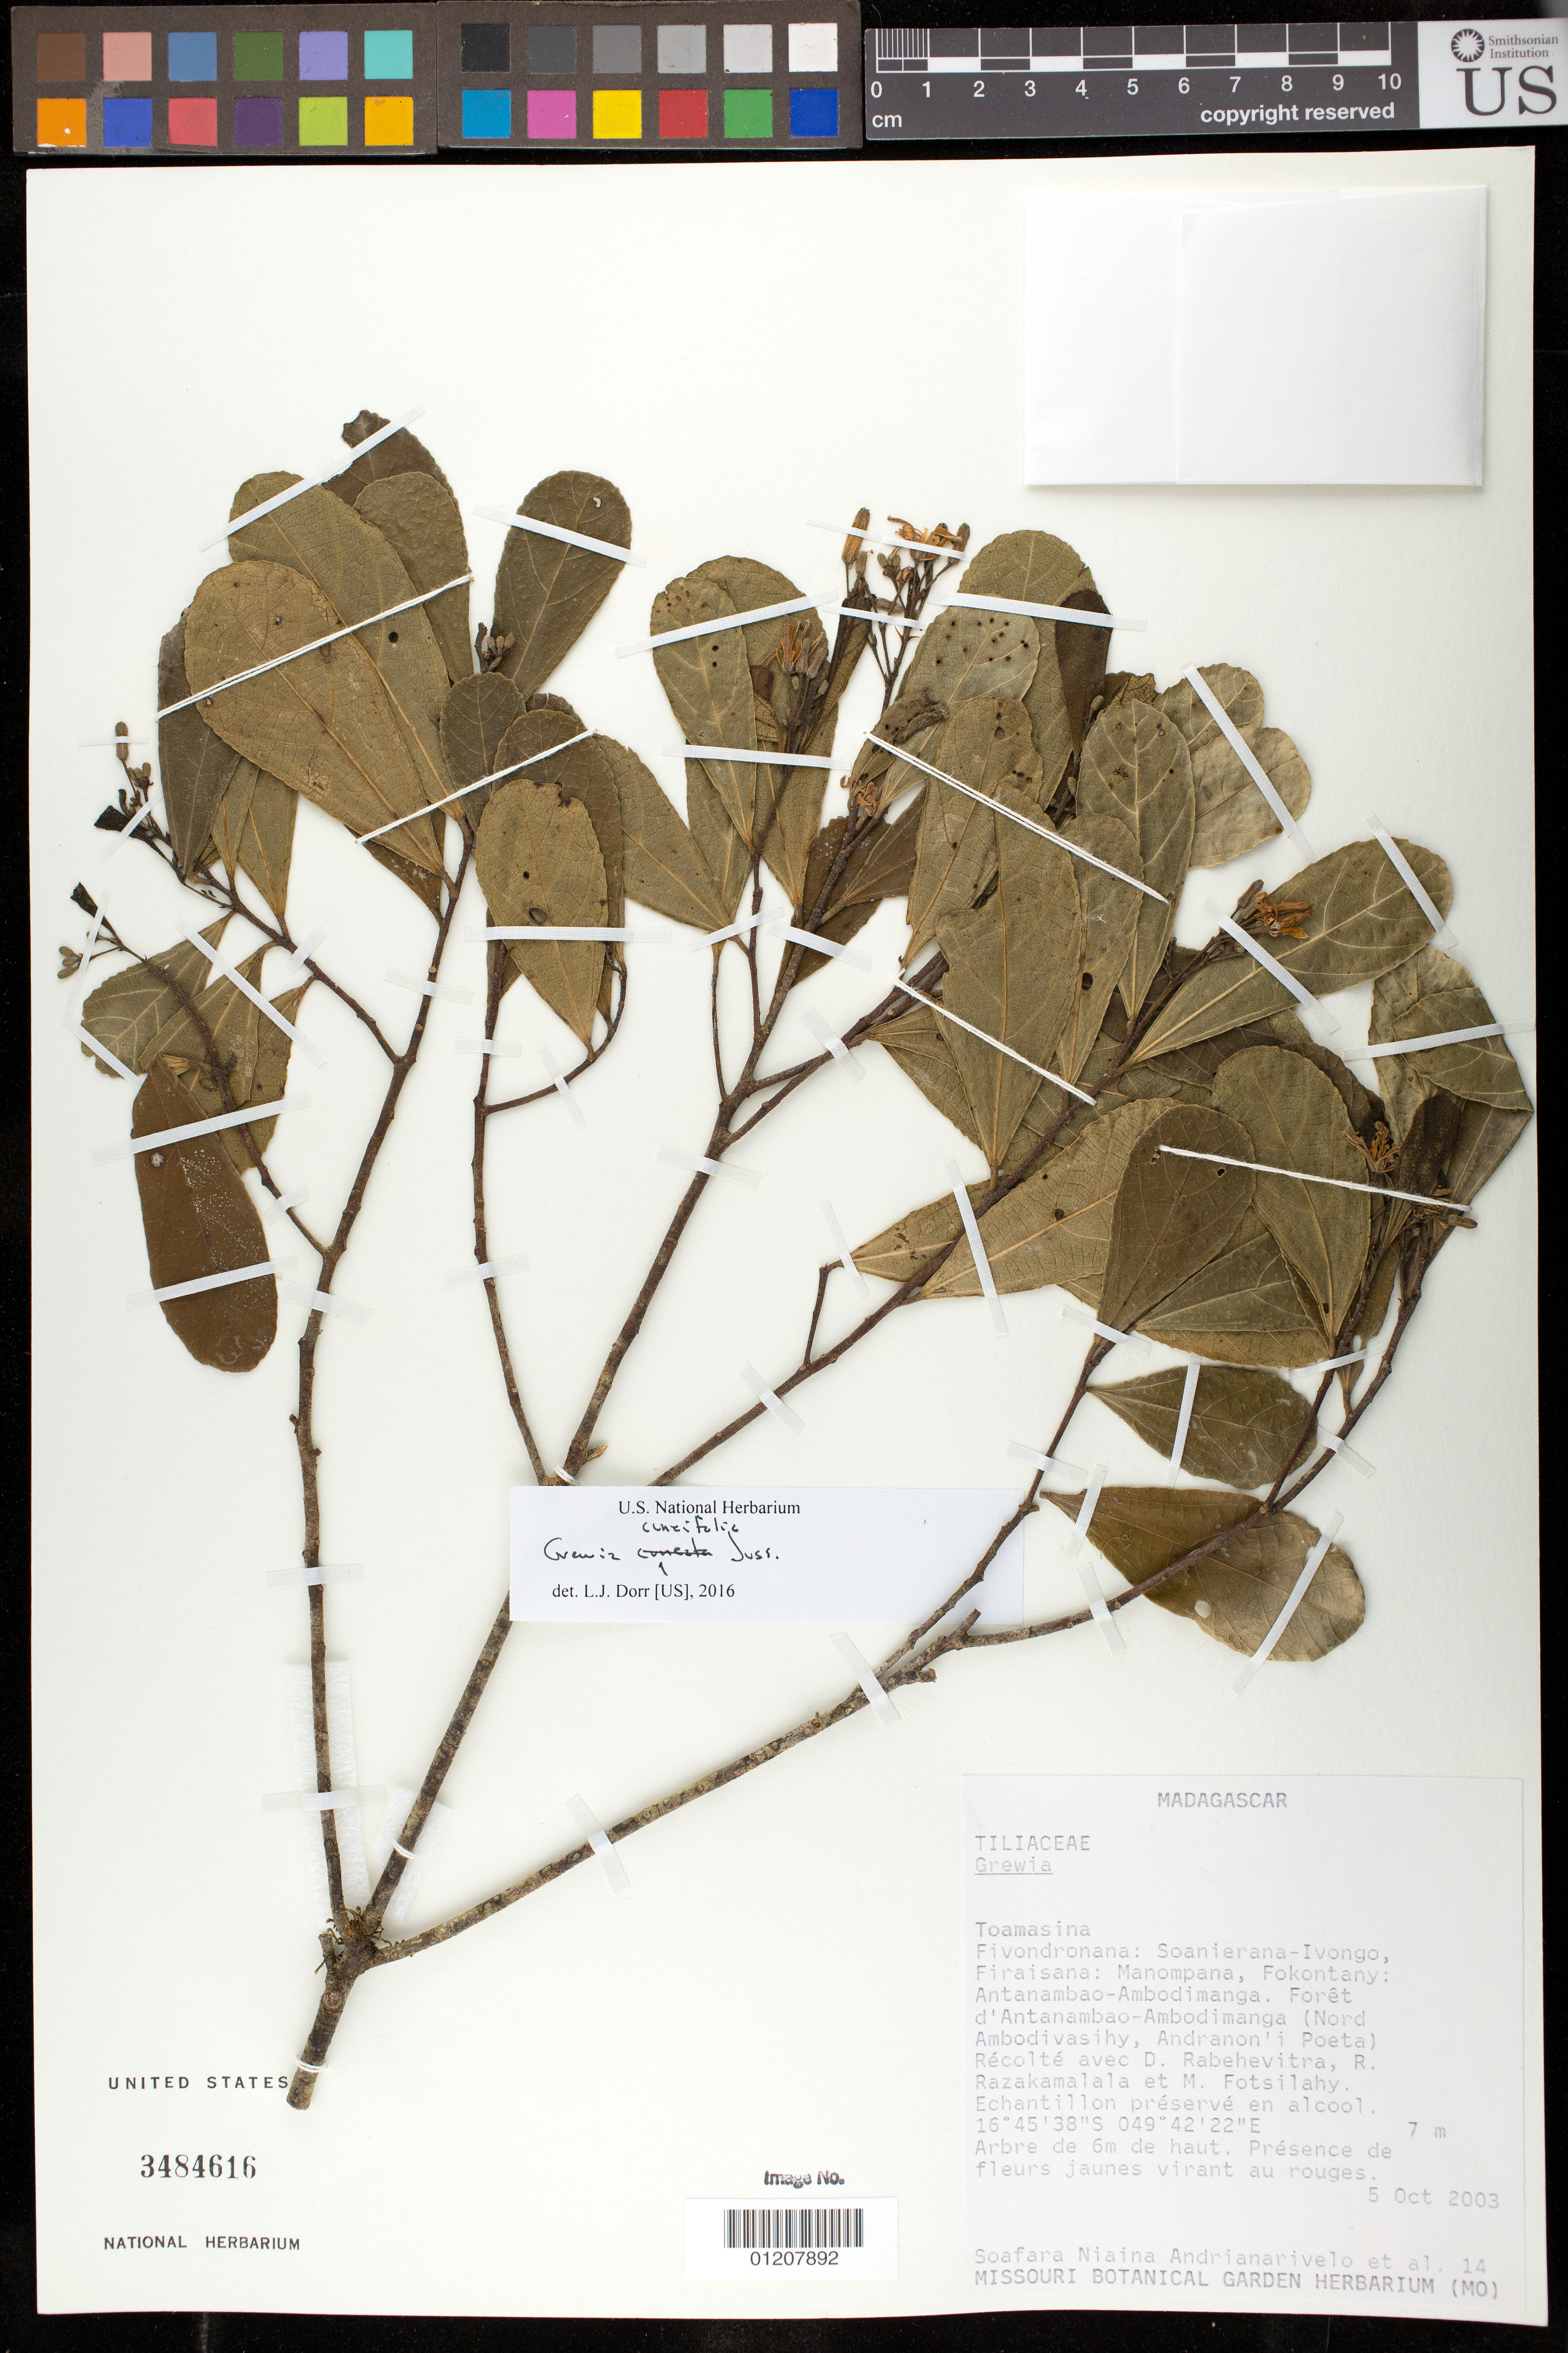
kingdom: Plantae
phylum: Tracheophyta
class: Magnoliopsida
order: Malvales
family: Malvaceae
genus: Grewia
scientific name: Grewia cuneifolia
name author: Juss.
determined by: Dorr, L. J., (BOT), Smithsonian Institution - National Museum of Natural History (UNITED STATES)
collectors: S. Andrianarivelo, D. Rabehevitra, R. Razakamalala & M. Fotsilahy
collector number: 14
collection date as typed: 10 May 2003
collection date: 2003-05-10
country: Madagascar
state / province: Analanjirofo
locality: Toamasina. Fivondronana: Soanierana-Ivongo, Firaisana: Manompana, Fokontany: Antanambao-Ambodimanga (Nord Ambodivasihy, Andranon'i Poeta)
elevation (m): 7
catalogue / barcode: US 3484616